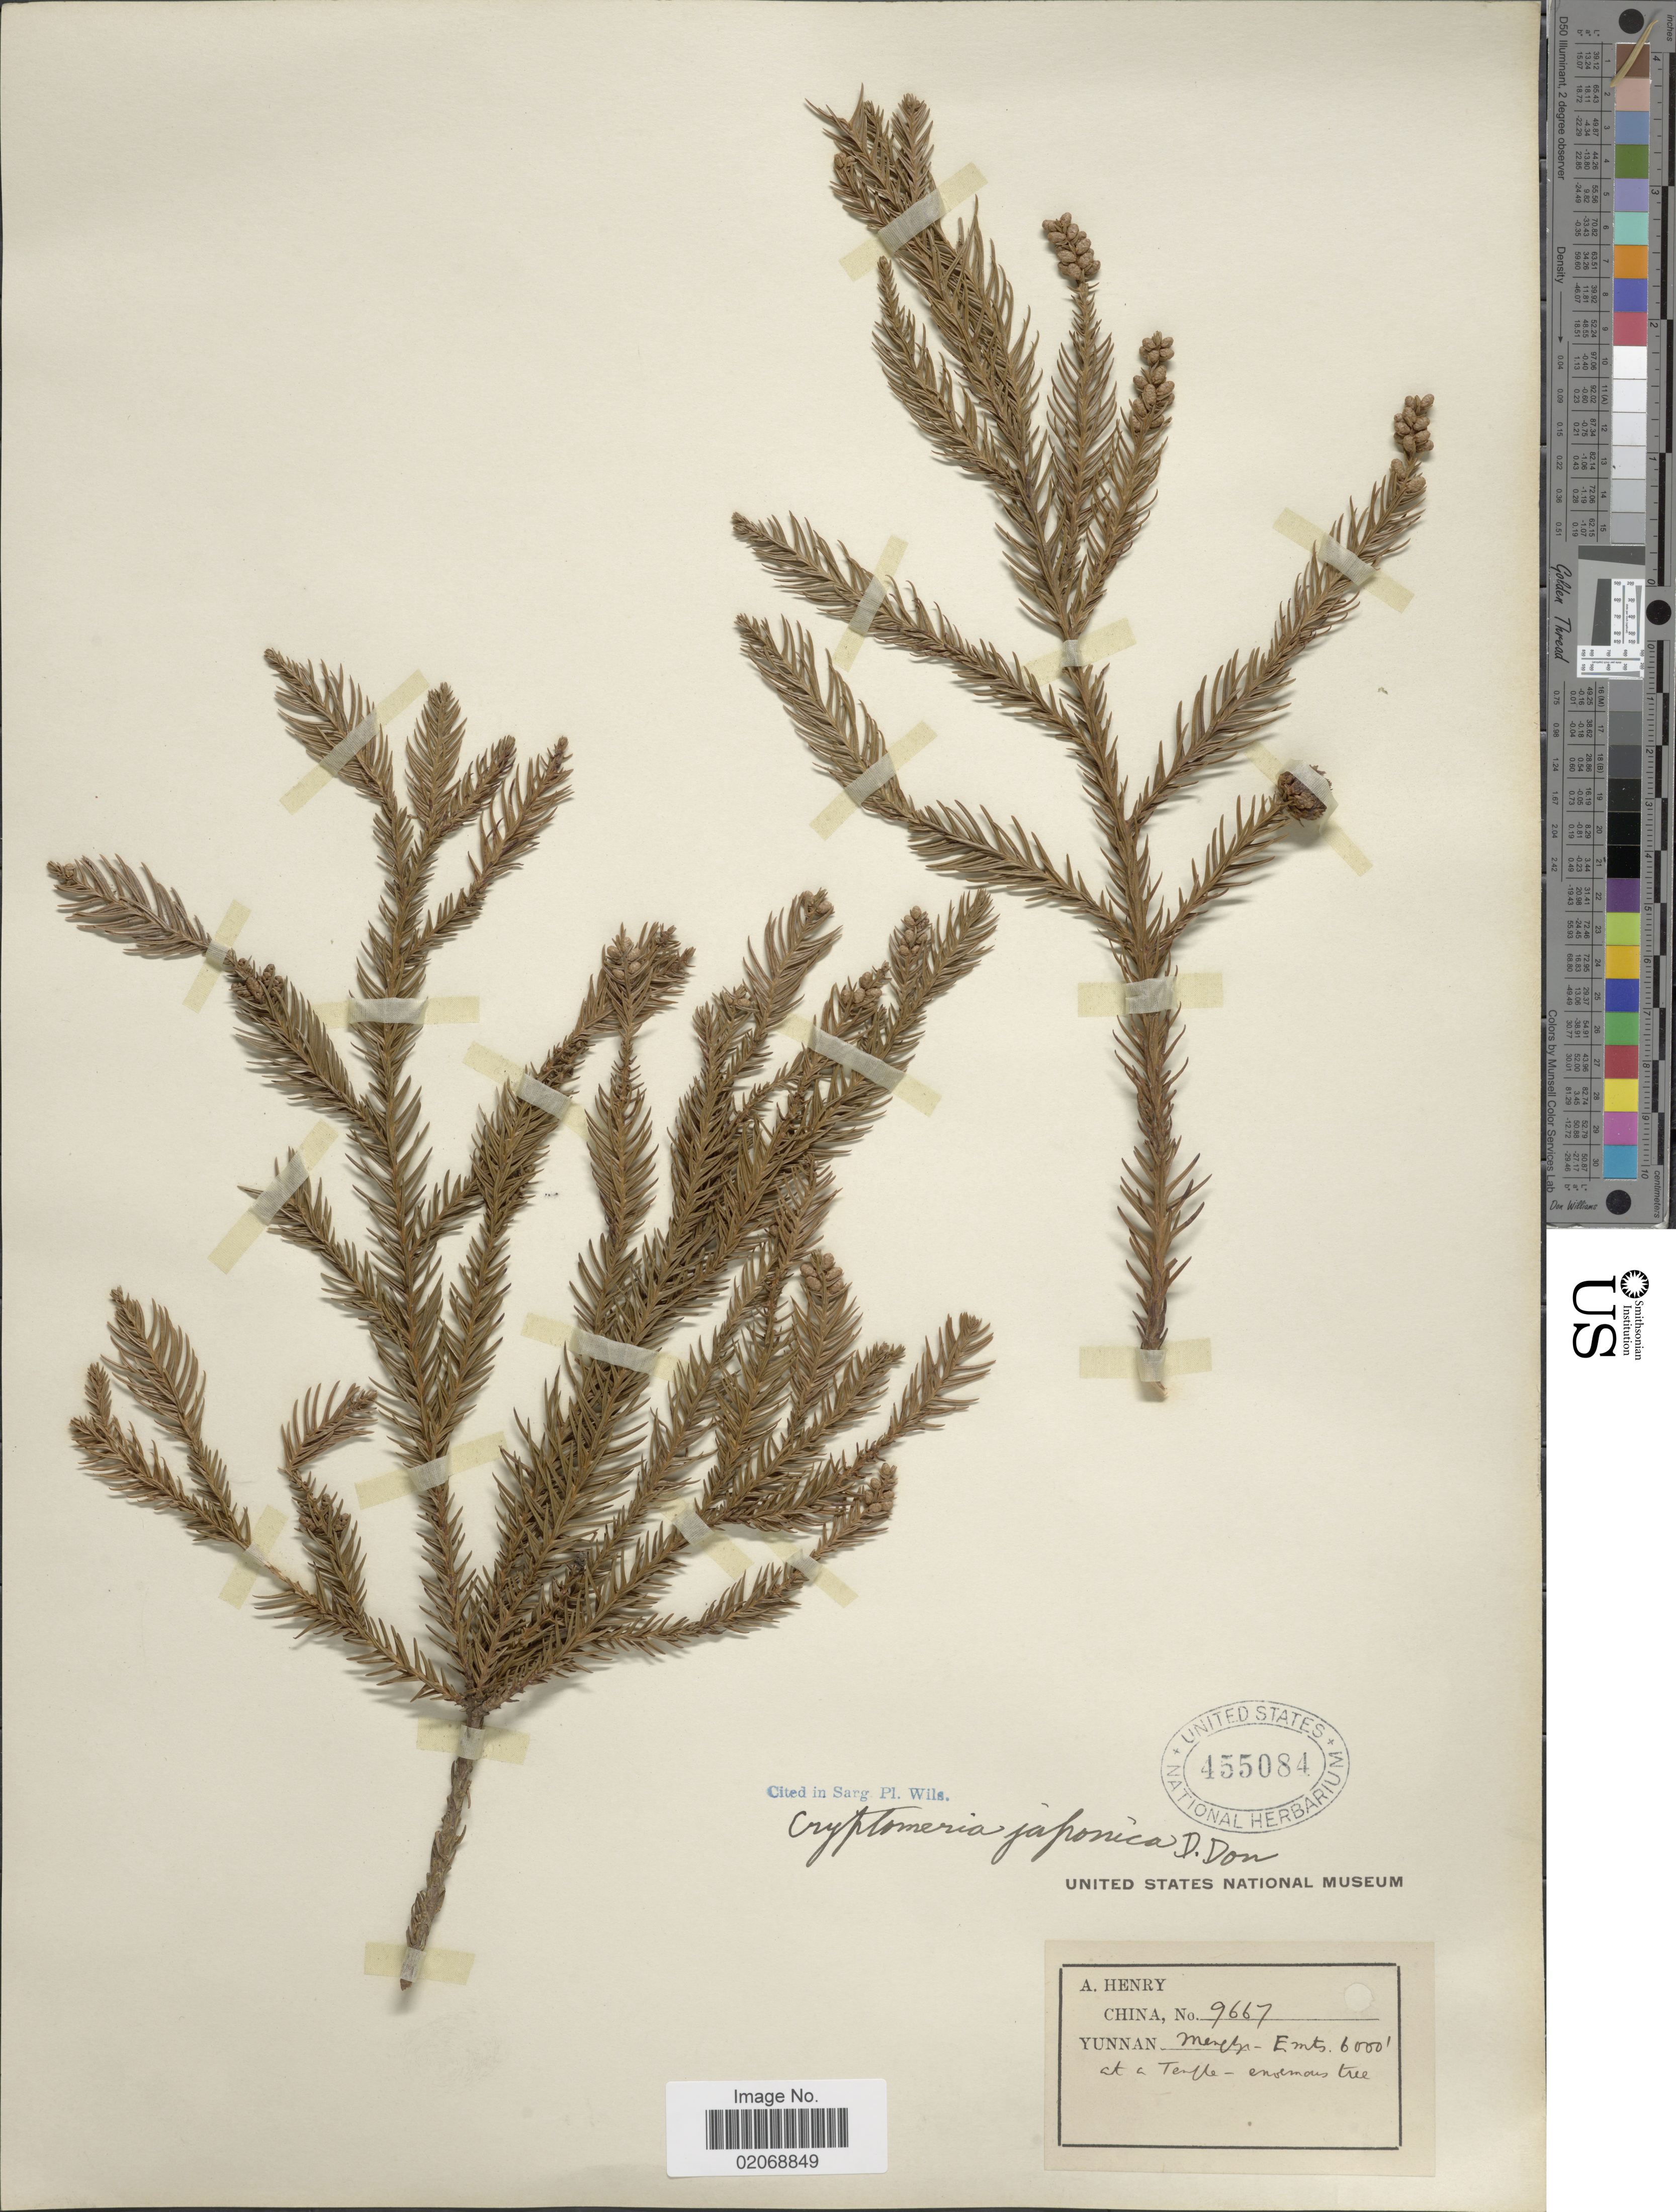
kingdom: Plantae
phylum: Tracheophyta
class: Pinopsida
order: Pinales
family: Cupressaceae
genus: Cryptomeria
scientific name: Cryptomeria japonica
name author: (Thunb. ex L. f.) D. Don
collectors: A. Henry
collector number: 9667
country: China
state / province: Yunnan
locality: Mengtze. E Mts.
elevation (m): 1829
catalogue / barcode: US 455084